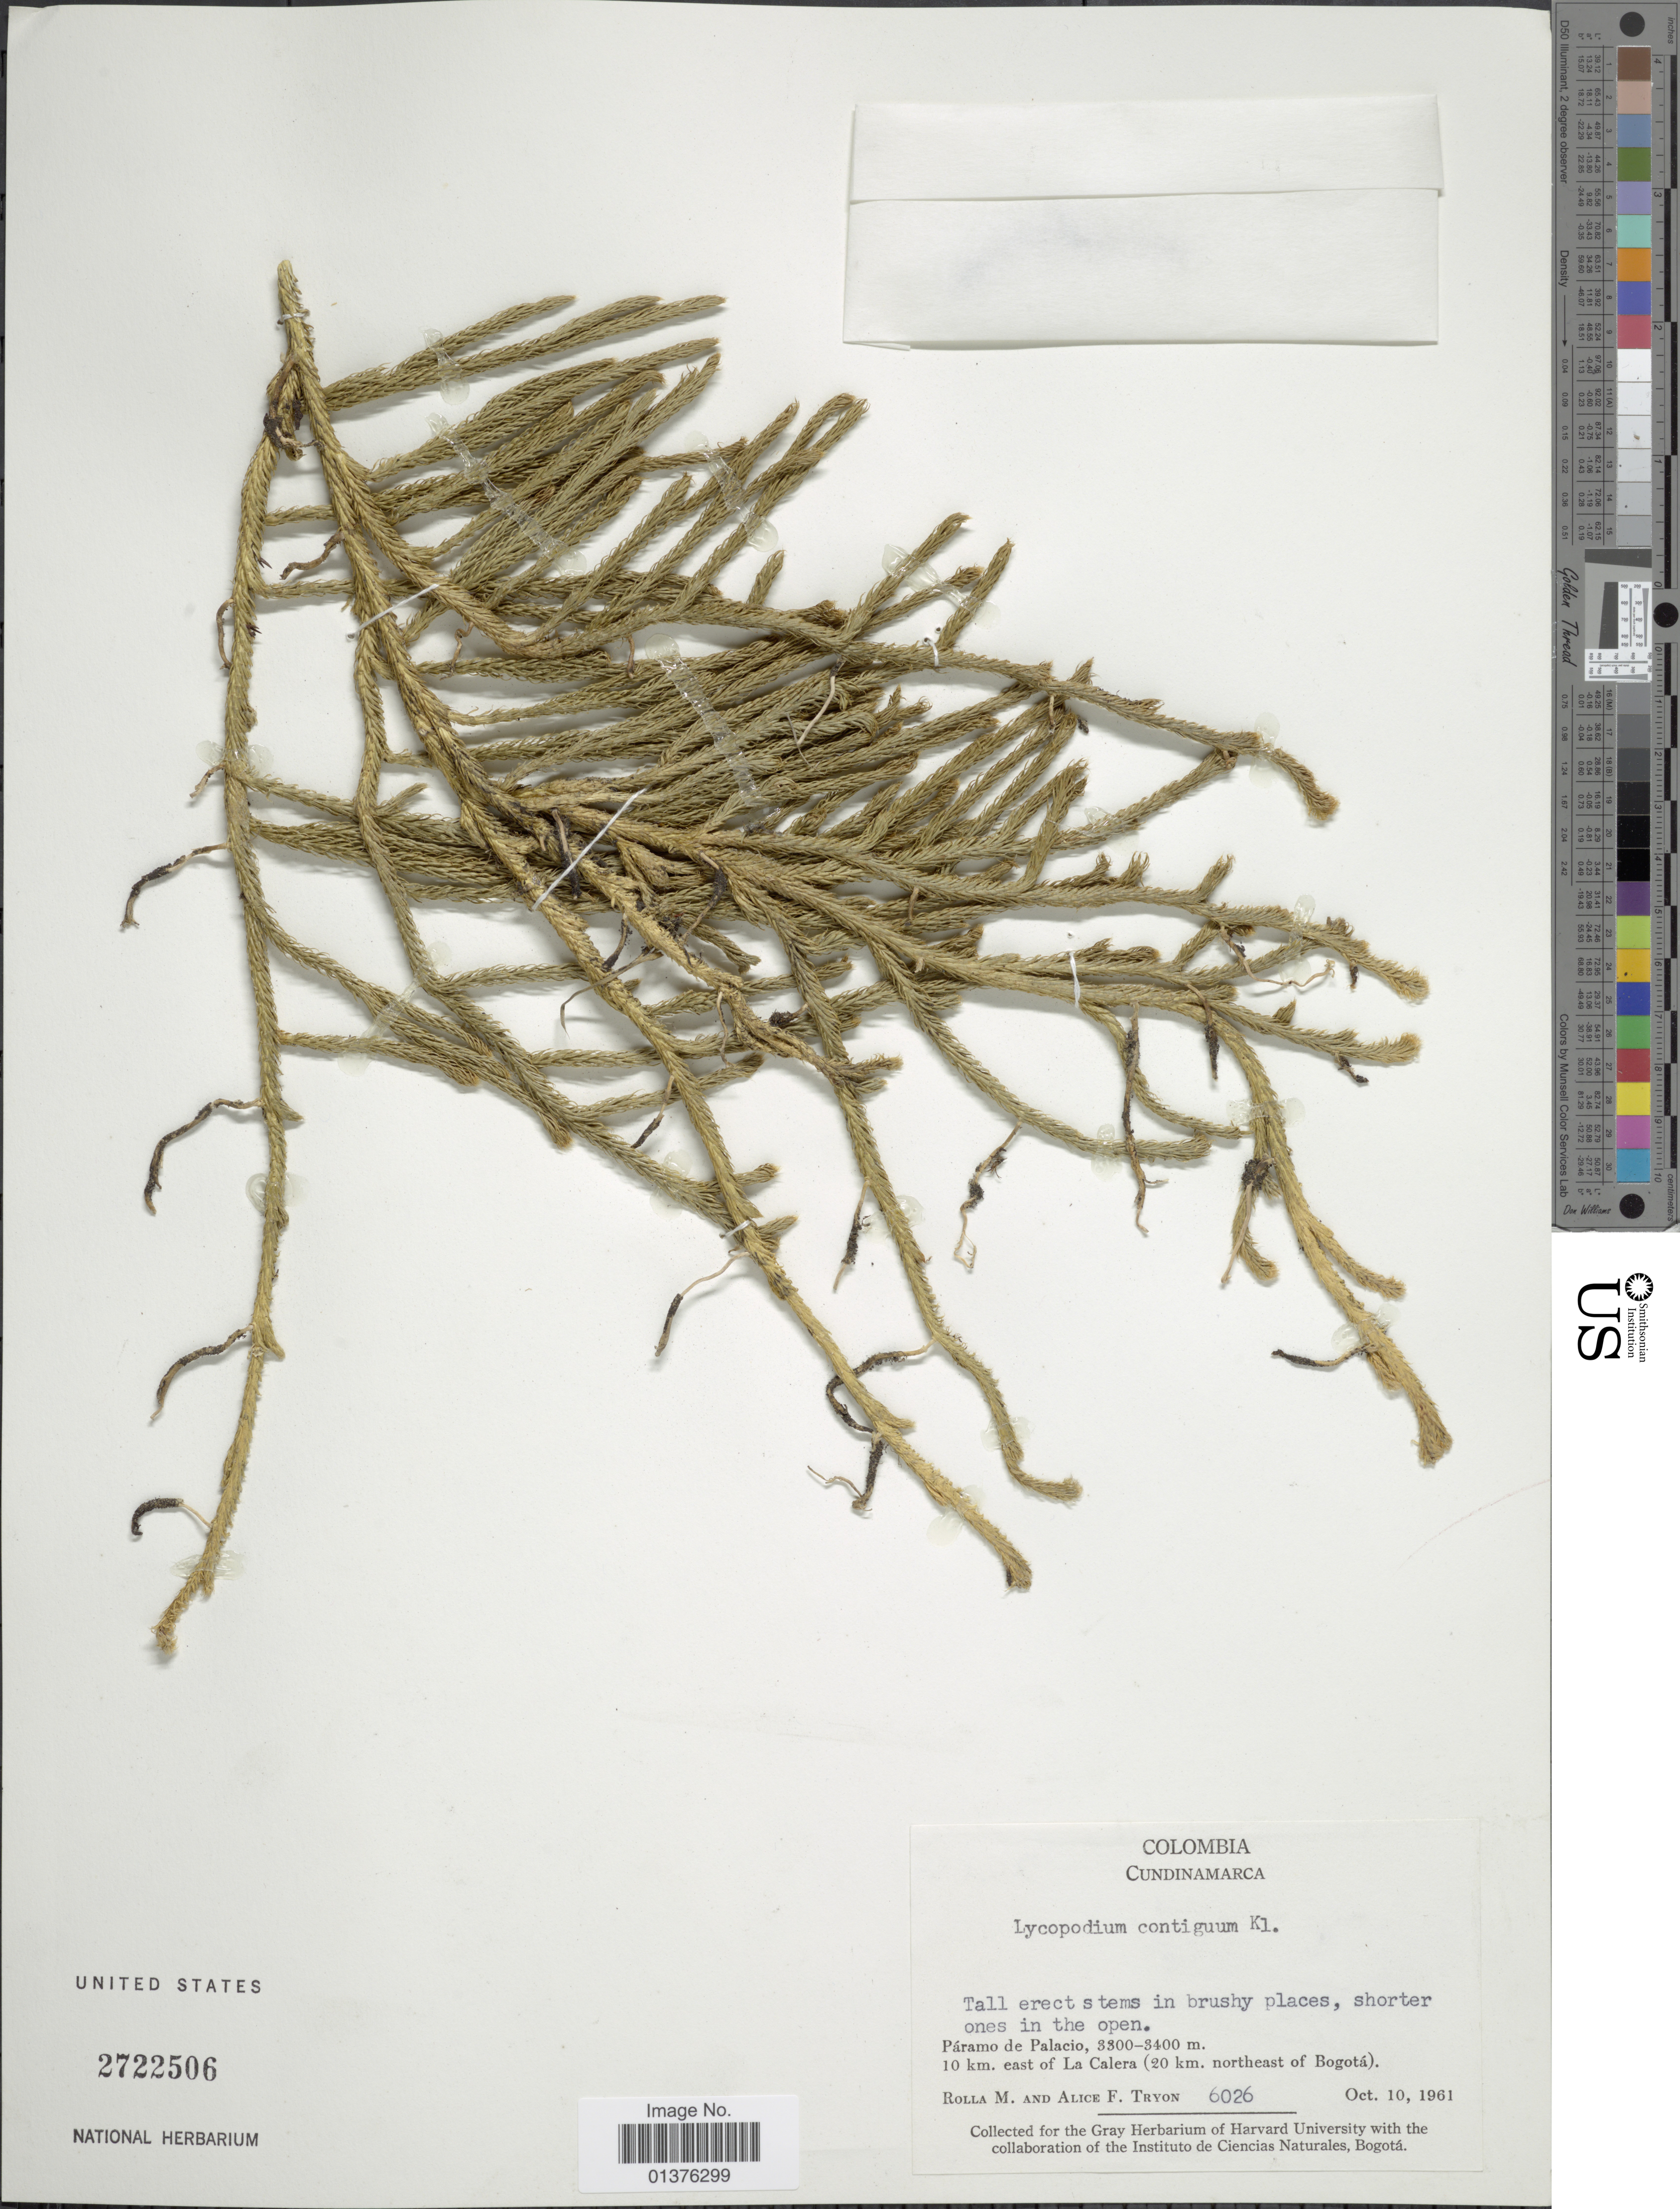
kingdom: Plantae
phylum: Tracheophyta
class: Lycopodiopsida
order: Lycopodiales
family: Lycopodiaceae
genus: Lycopodium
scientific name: Lycopodium clavatum subsp. contiguum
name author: (Klotzsch) B. Øllg.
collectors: M. Rolla & A. F. Tryon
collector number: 6026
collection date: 1961-10-10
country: Colombia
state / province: Cundinamarca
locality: Páramo de Palacio, 10km east of La Calera(20km northeast of Bogotá)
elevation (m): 3300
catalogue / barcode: US 2722506